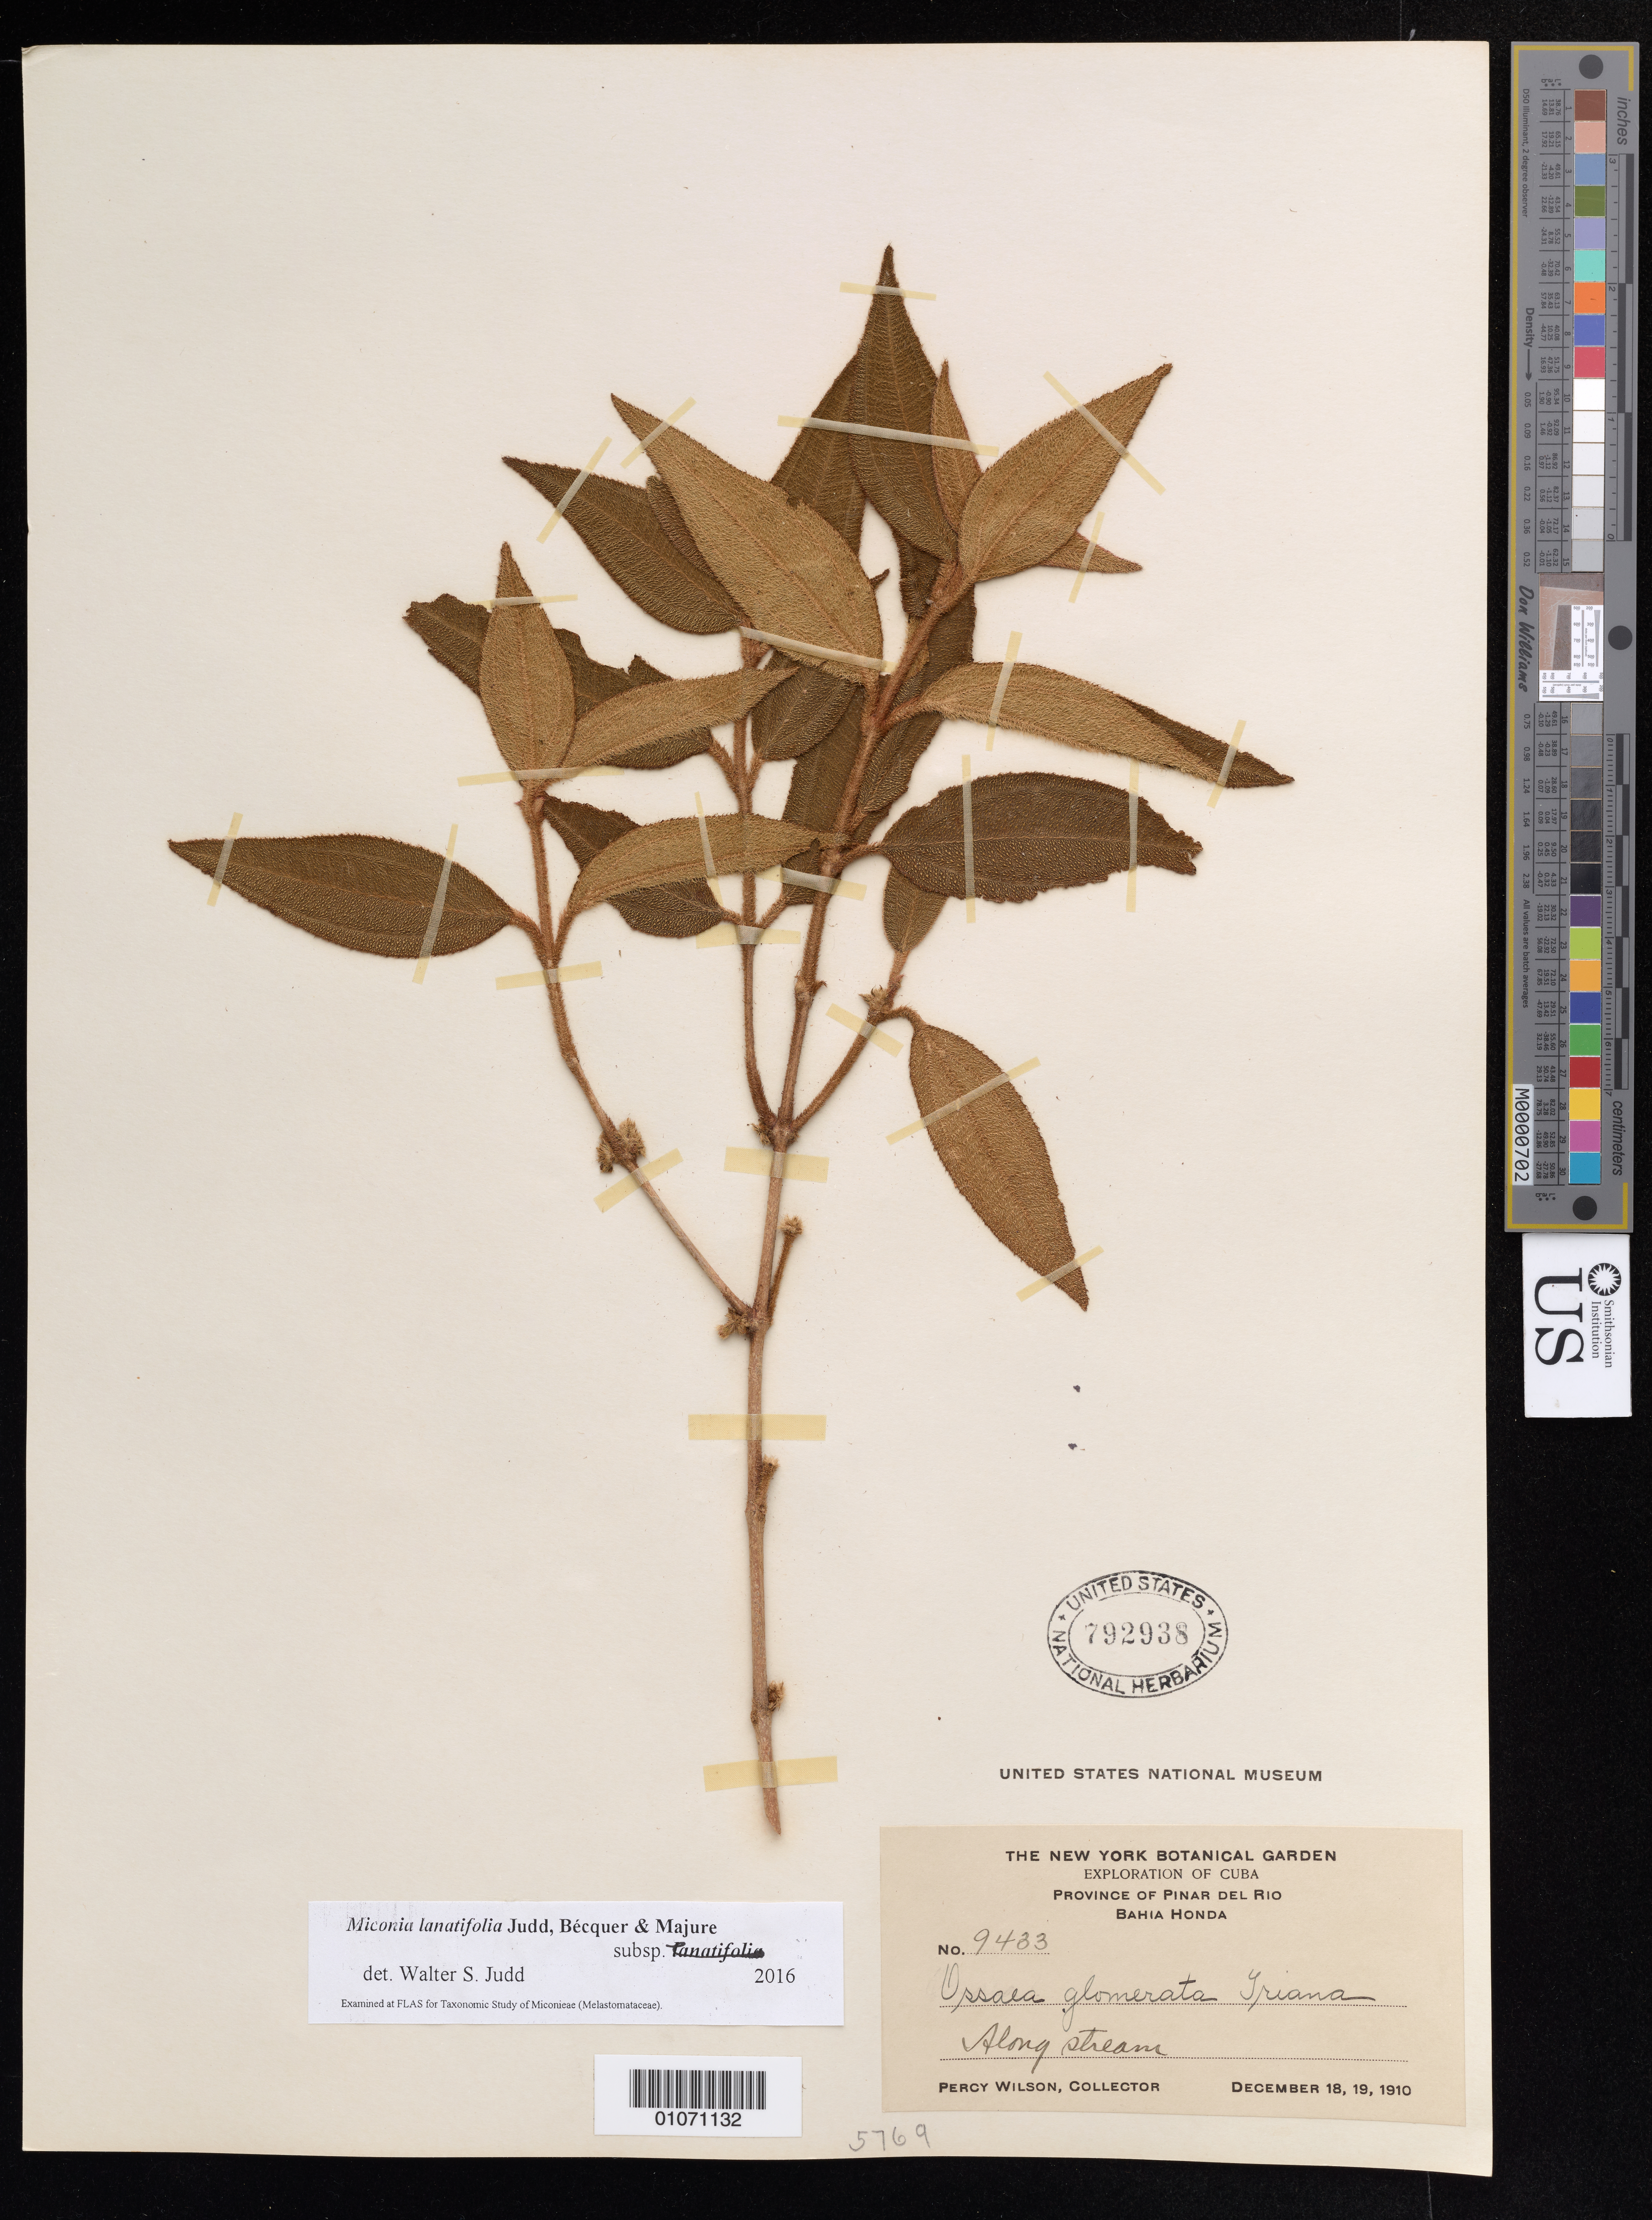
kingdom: Plantae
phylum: Tracheophyta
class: Magnoliopsida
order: Myrtales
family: Melastomataceae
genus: Miconia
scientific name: Miconia lanatifolia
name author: (Naudin) Judd et al.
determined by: Judd, Walter S.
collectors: P. Wilson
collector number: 9433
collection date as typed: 18 Dec 1910 and 19 Dec 1910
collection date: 1910-12-18,1910-12-19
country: Cuba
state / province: Pinar del Rio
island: Cuba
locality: Bahia Honda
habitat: Along stream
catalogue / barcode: US 792938